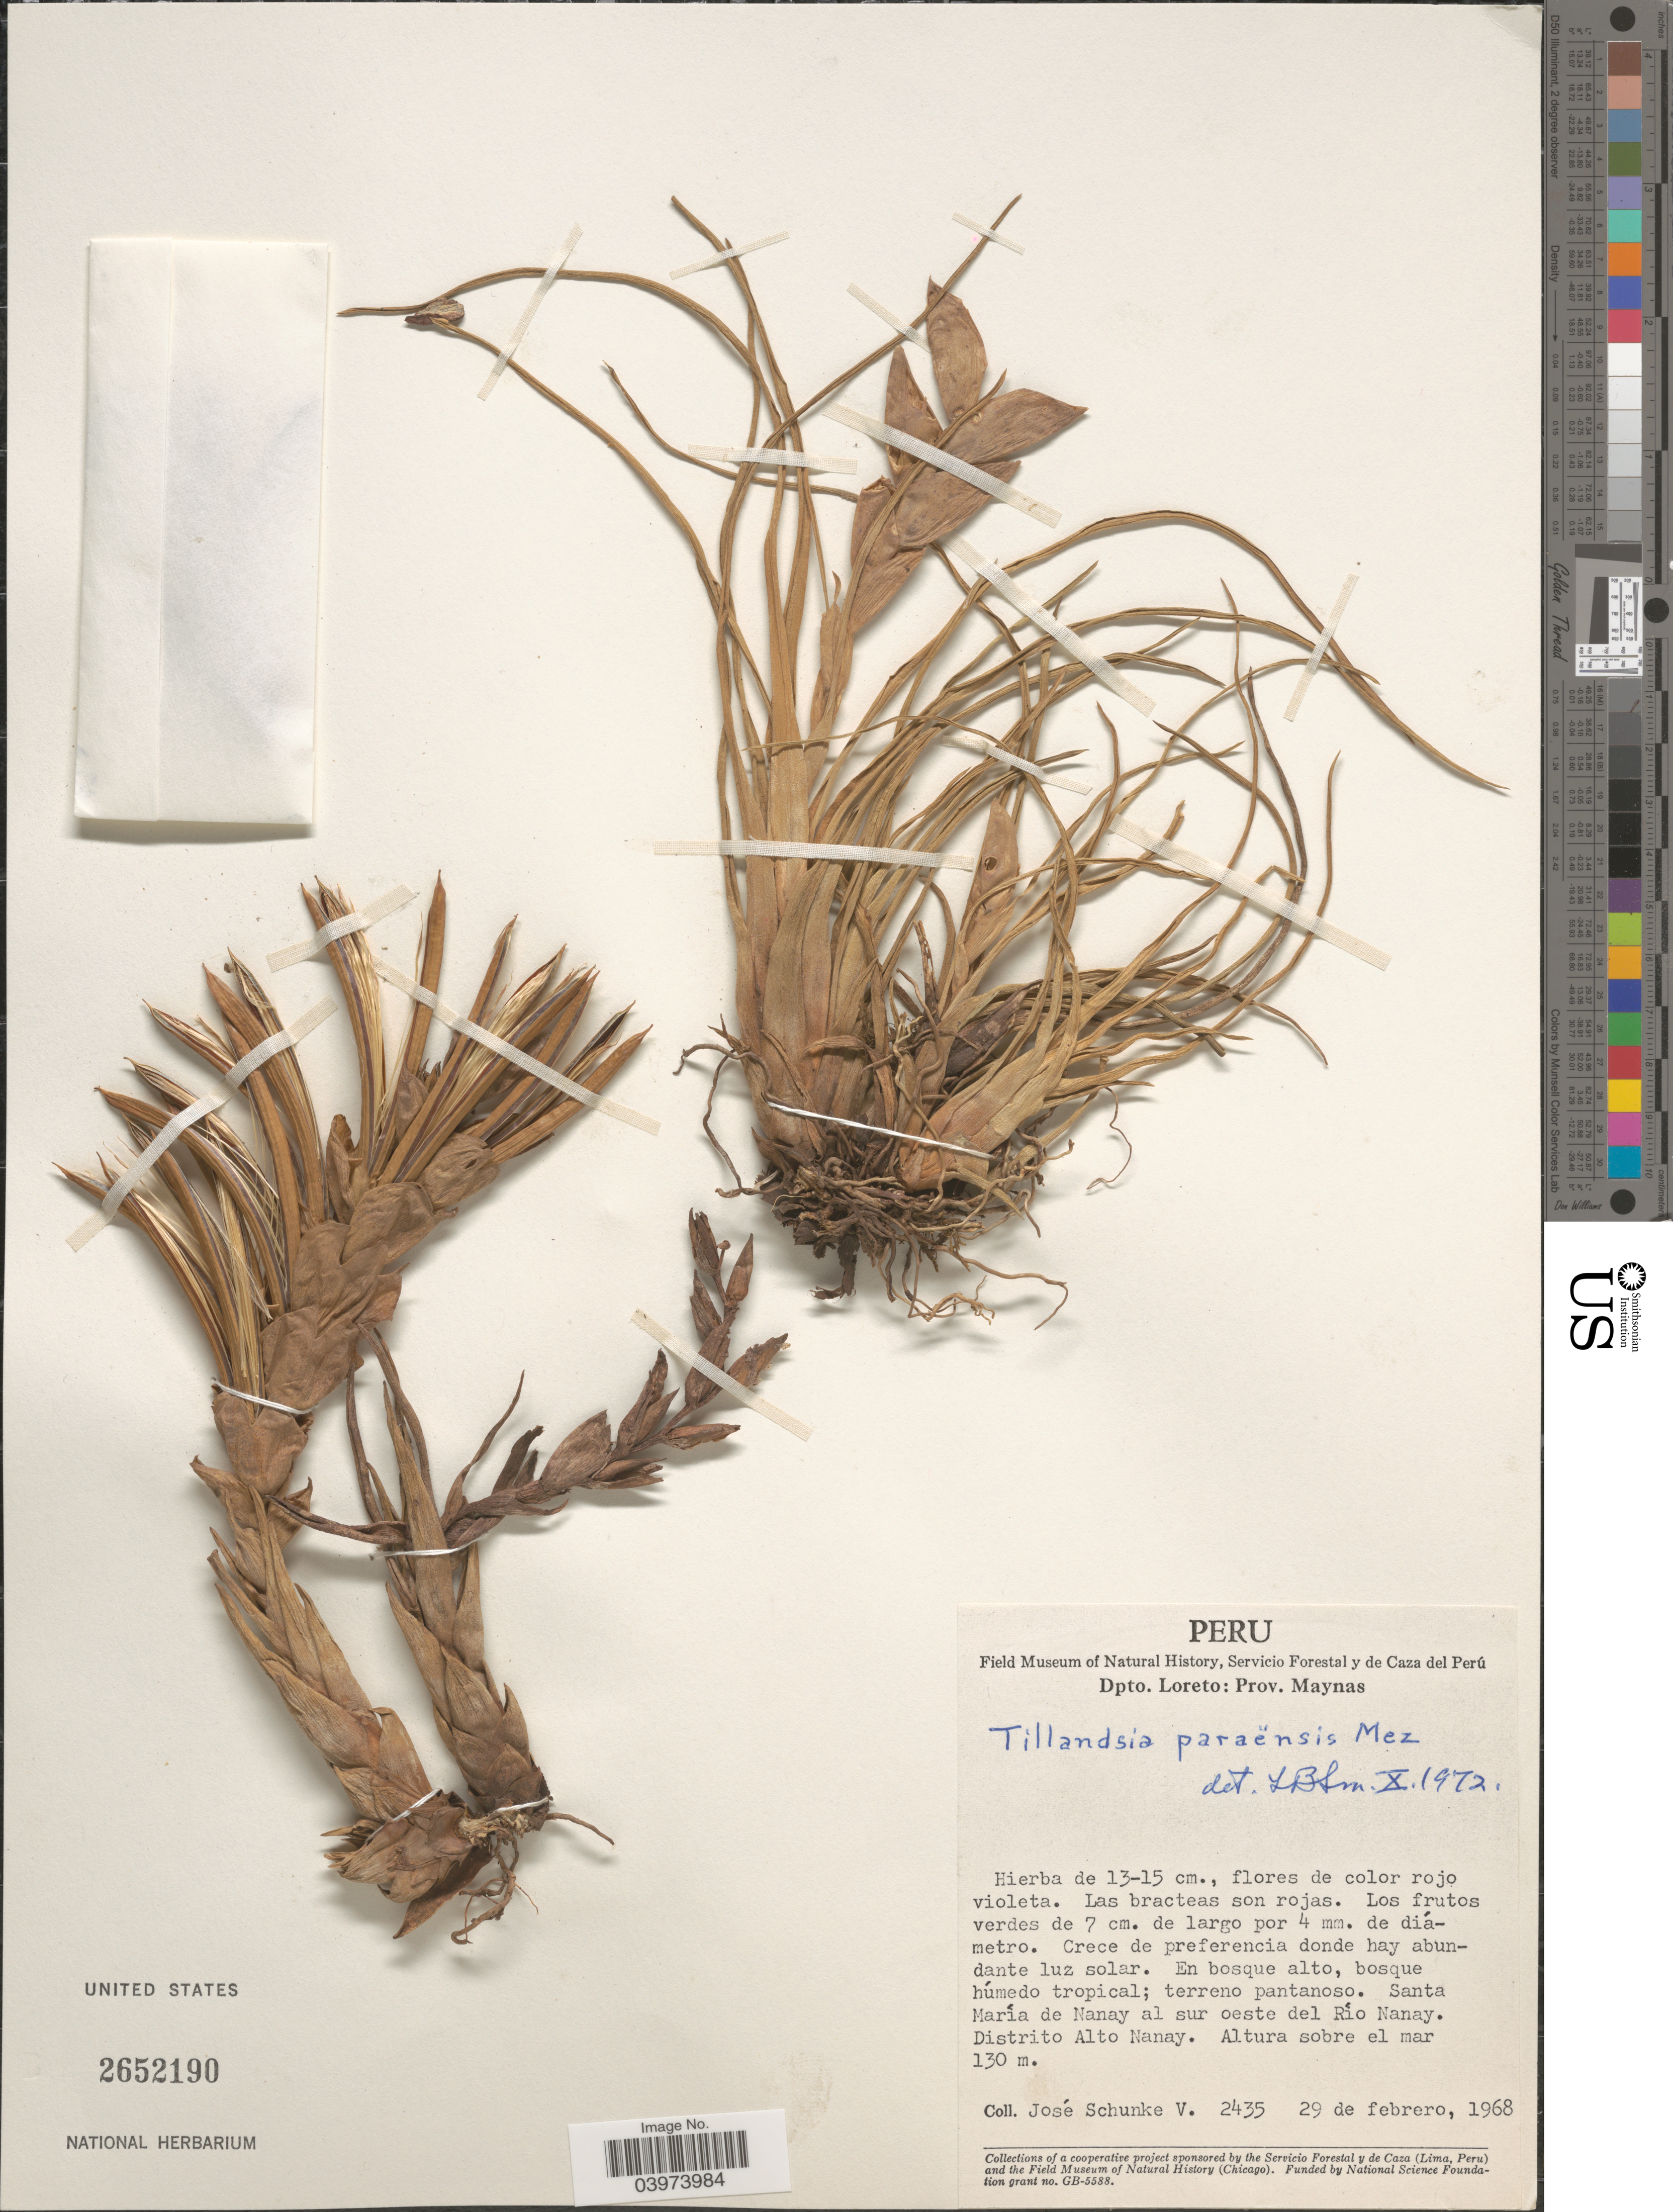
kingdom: Plantae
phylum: Tracheophyta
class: Liliopsida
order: Poales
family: Bromeliaceae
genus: Tillandsia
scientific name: Tillandsia paraensis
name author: Mez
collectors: J. Schunke Vigo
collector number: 2435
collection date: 1968-02-29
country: Peru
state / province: Loreto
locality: Dpto. Loreto: Prov. Maynas. María de Nanay al sur oeste del Rio Nanay. Distrito Alto Nanay.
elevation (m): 130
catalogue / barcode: US 2652190